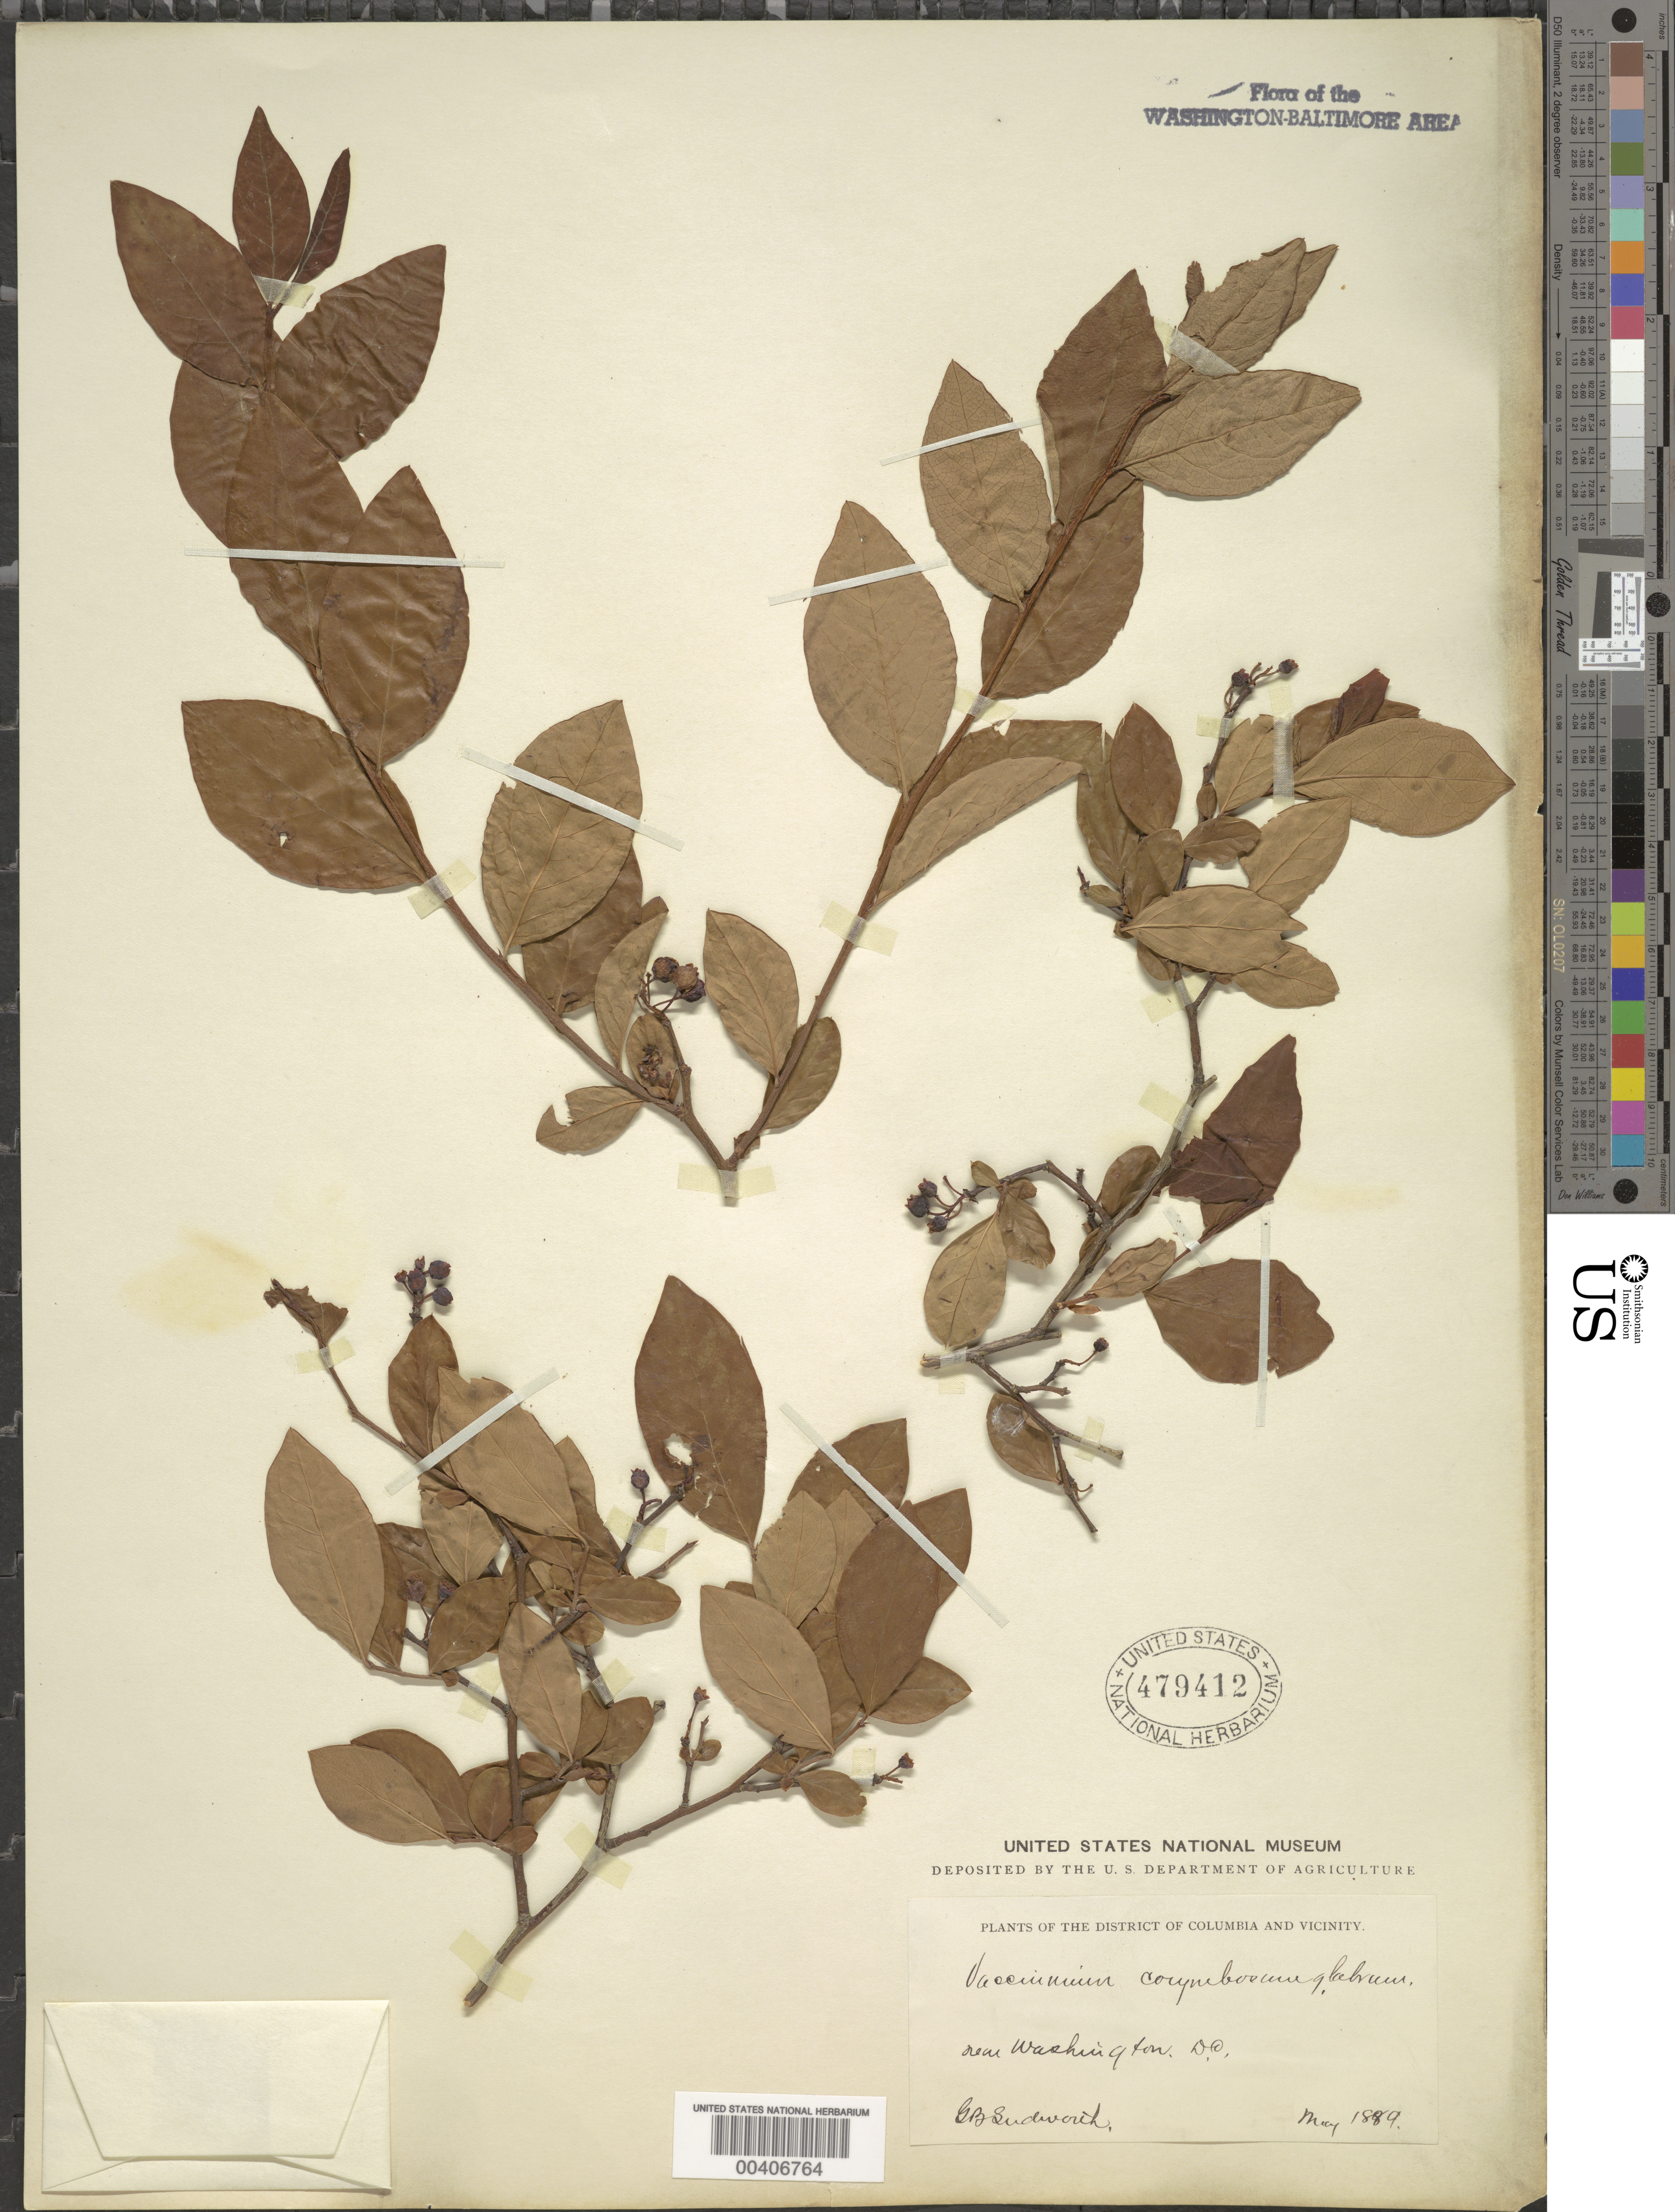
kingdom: Plantae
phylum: Tracheophyta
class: Magnoliopsida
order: Ericales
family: Ericaceae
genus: Vaccinium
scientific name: Vaccinium corymbosum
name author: L.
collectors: G. B. Sudworth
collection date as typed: May 1889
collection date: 1889-05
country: United States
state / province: District of Columbia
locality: Washington DC Area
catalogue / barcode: US 479412